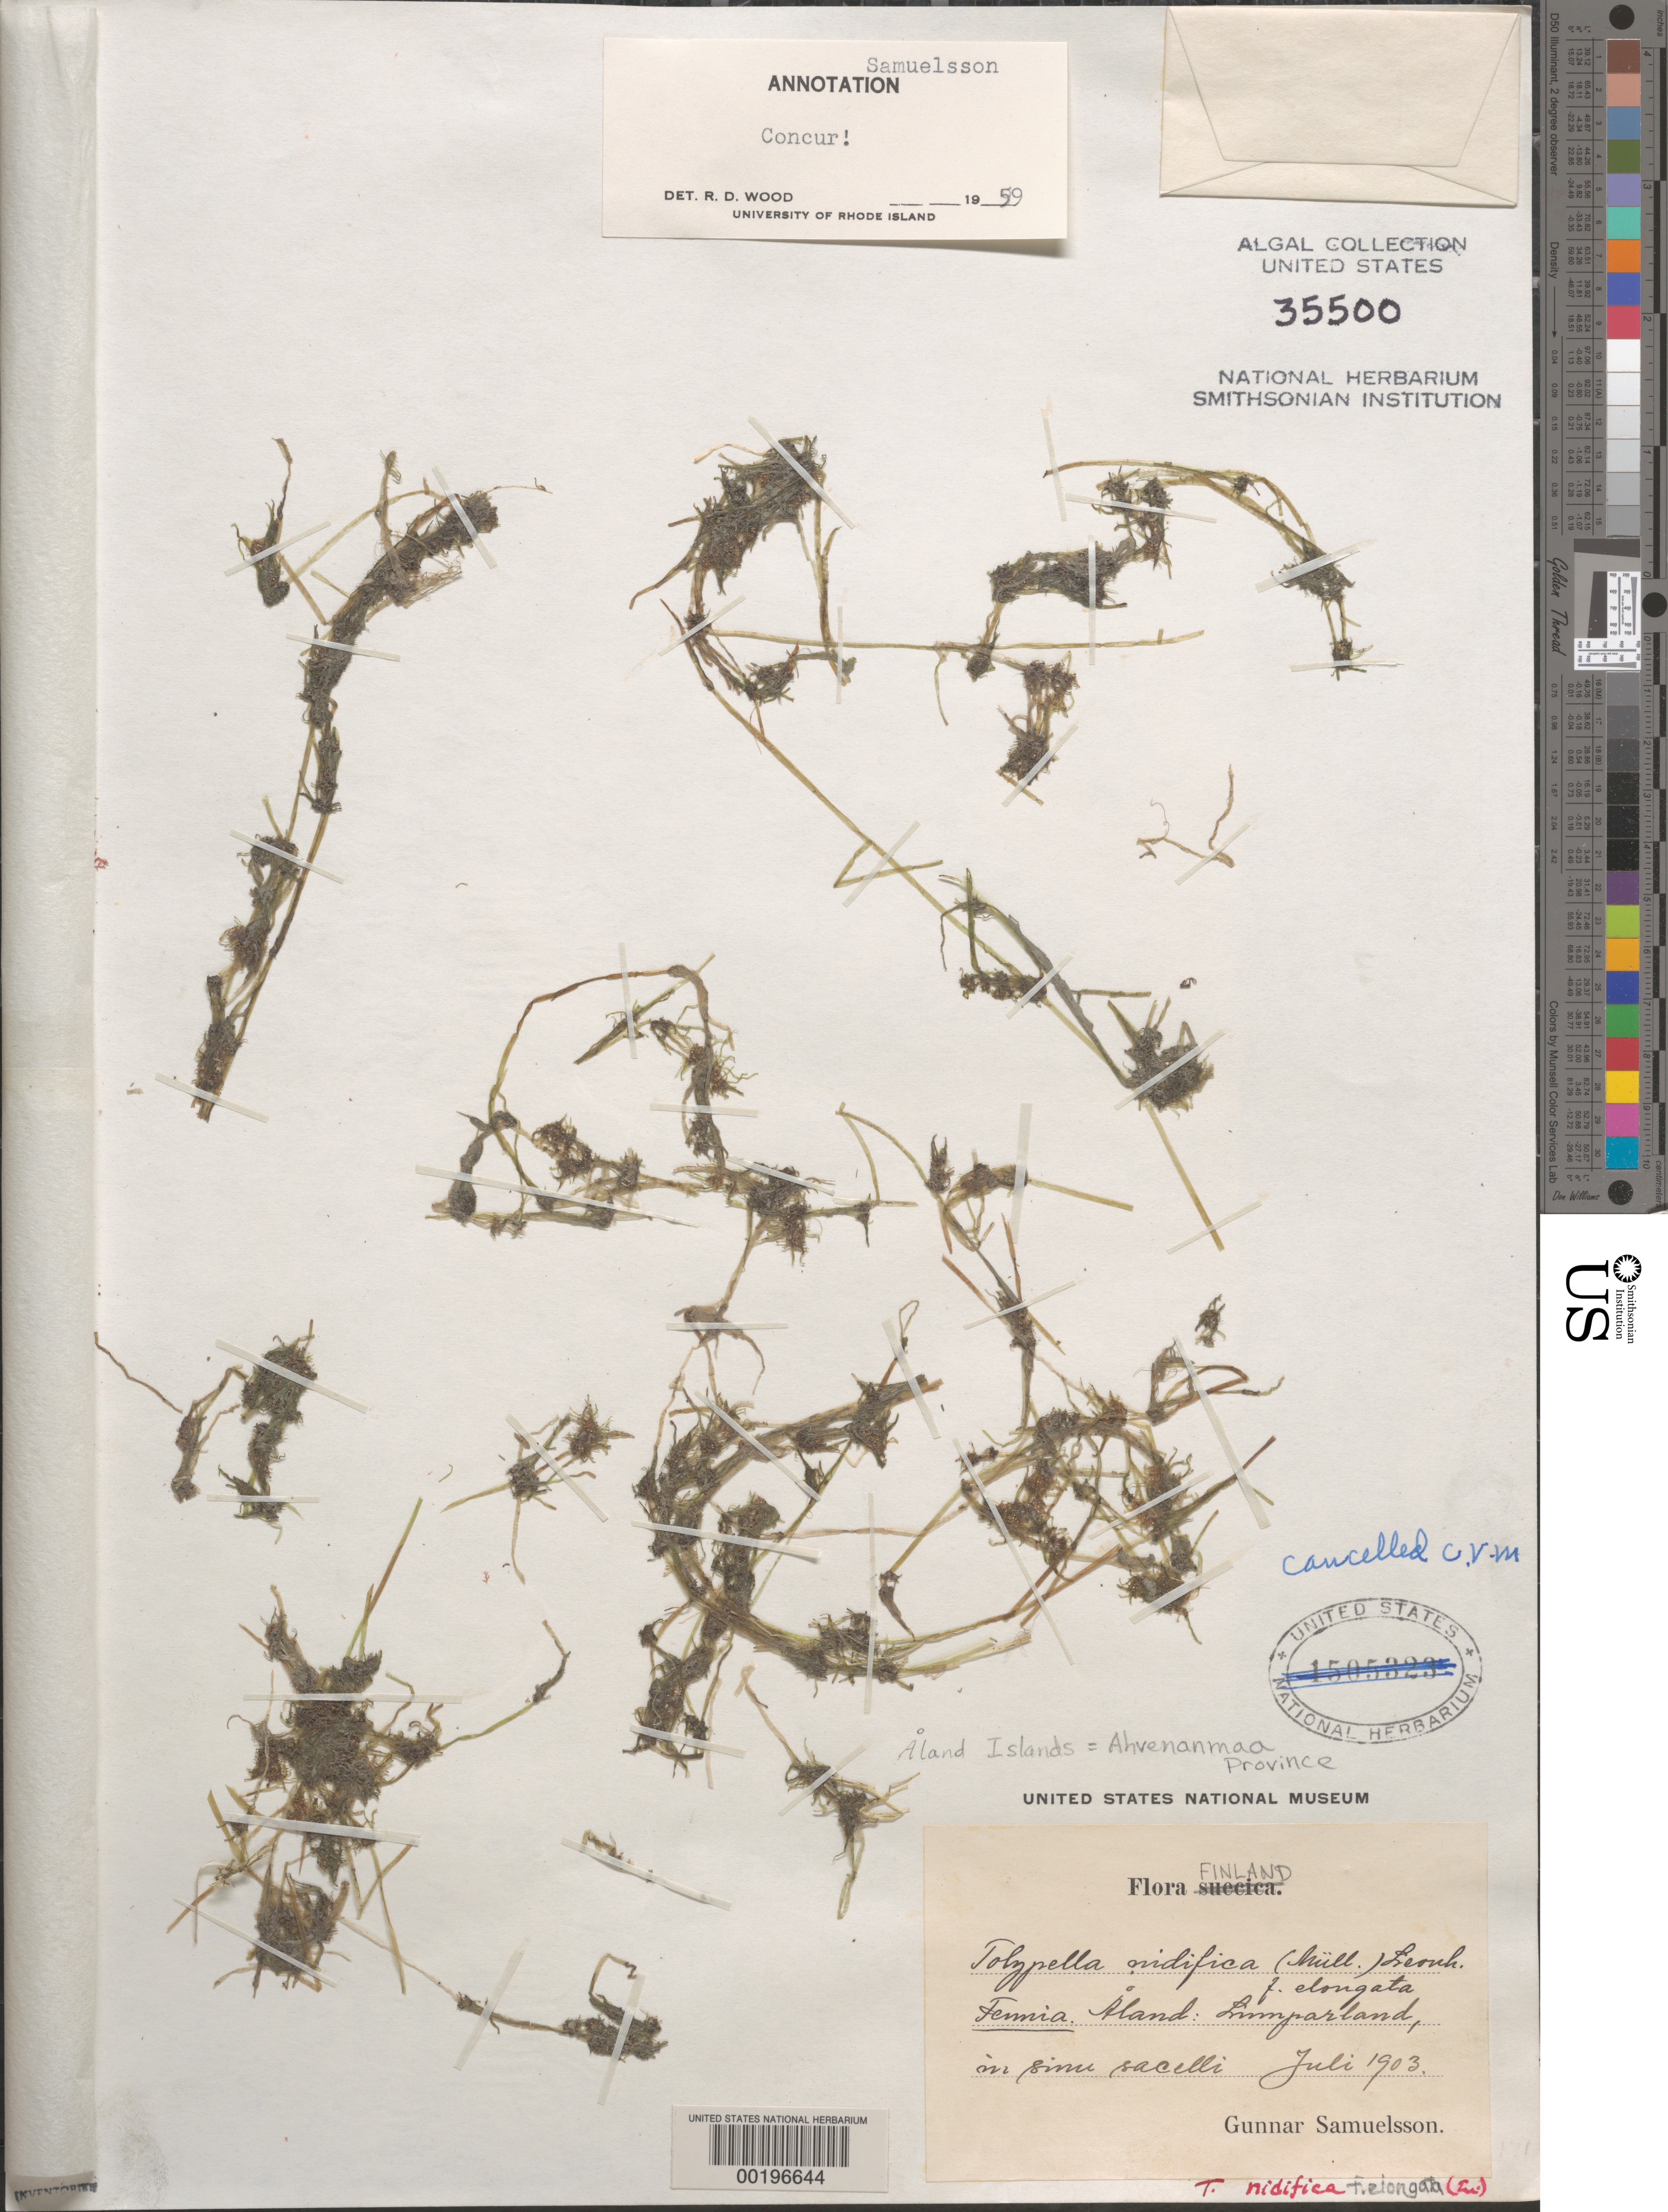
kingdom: Plantae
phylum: Charophyta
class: Charophyceae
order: Charales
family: Characeae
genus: Tolypella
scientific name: Tolypella nidifica f. elongata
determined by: Wood, R. D.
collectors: G. Samuelsson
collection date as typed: Jul 1903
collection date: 1903-07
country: Finland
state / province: Ahvenanmaa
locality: Linnparland, in sinu sacelli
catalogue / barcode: US 35500